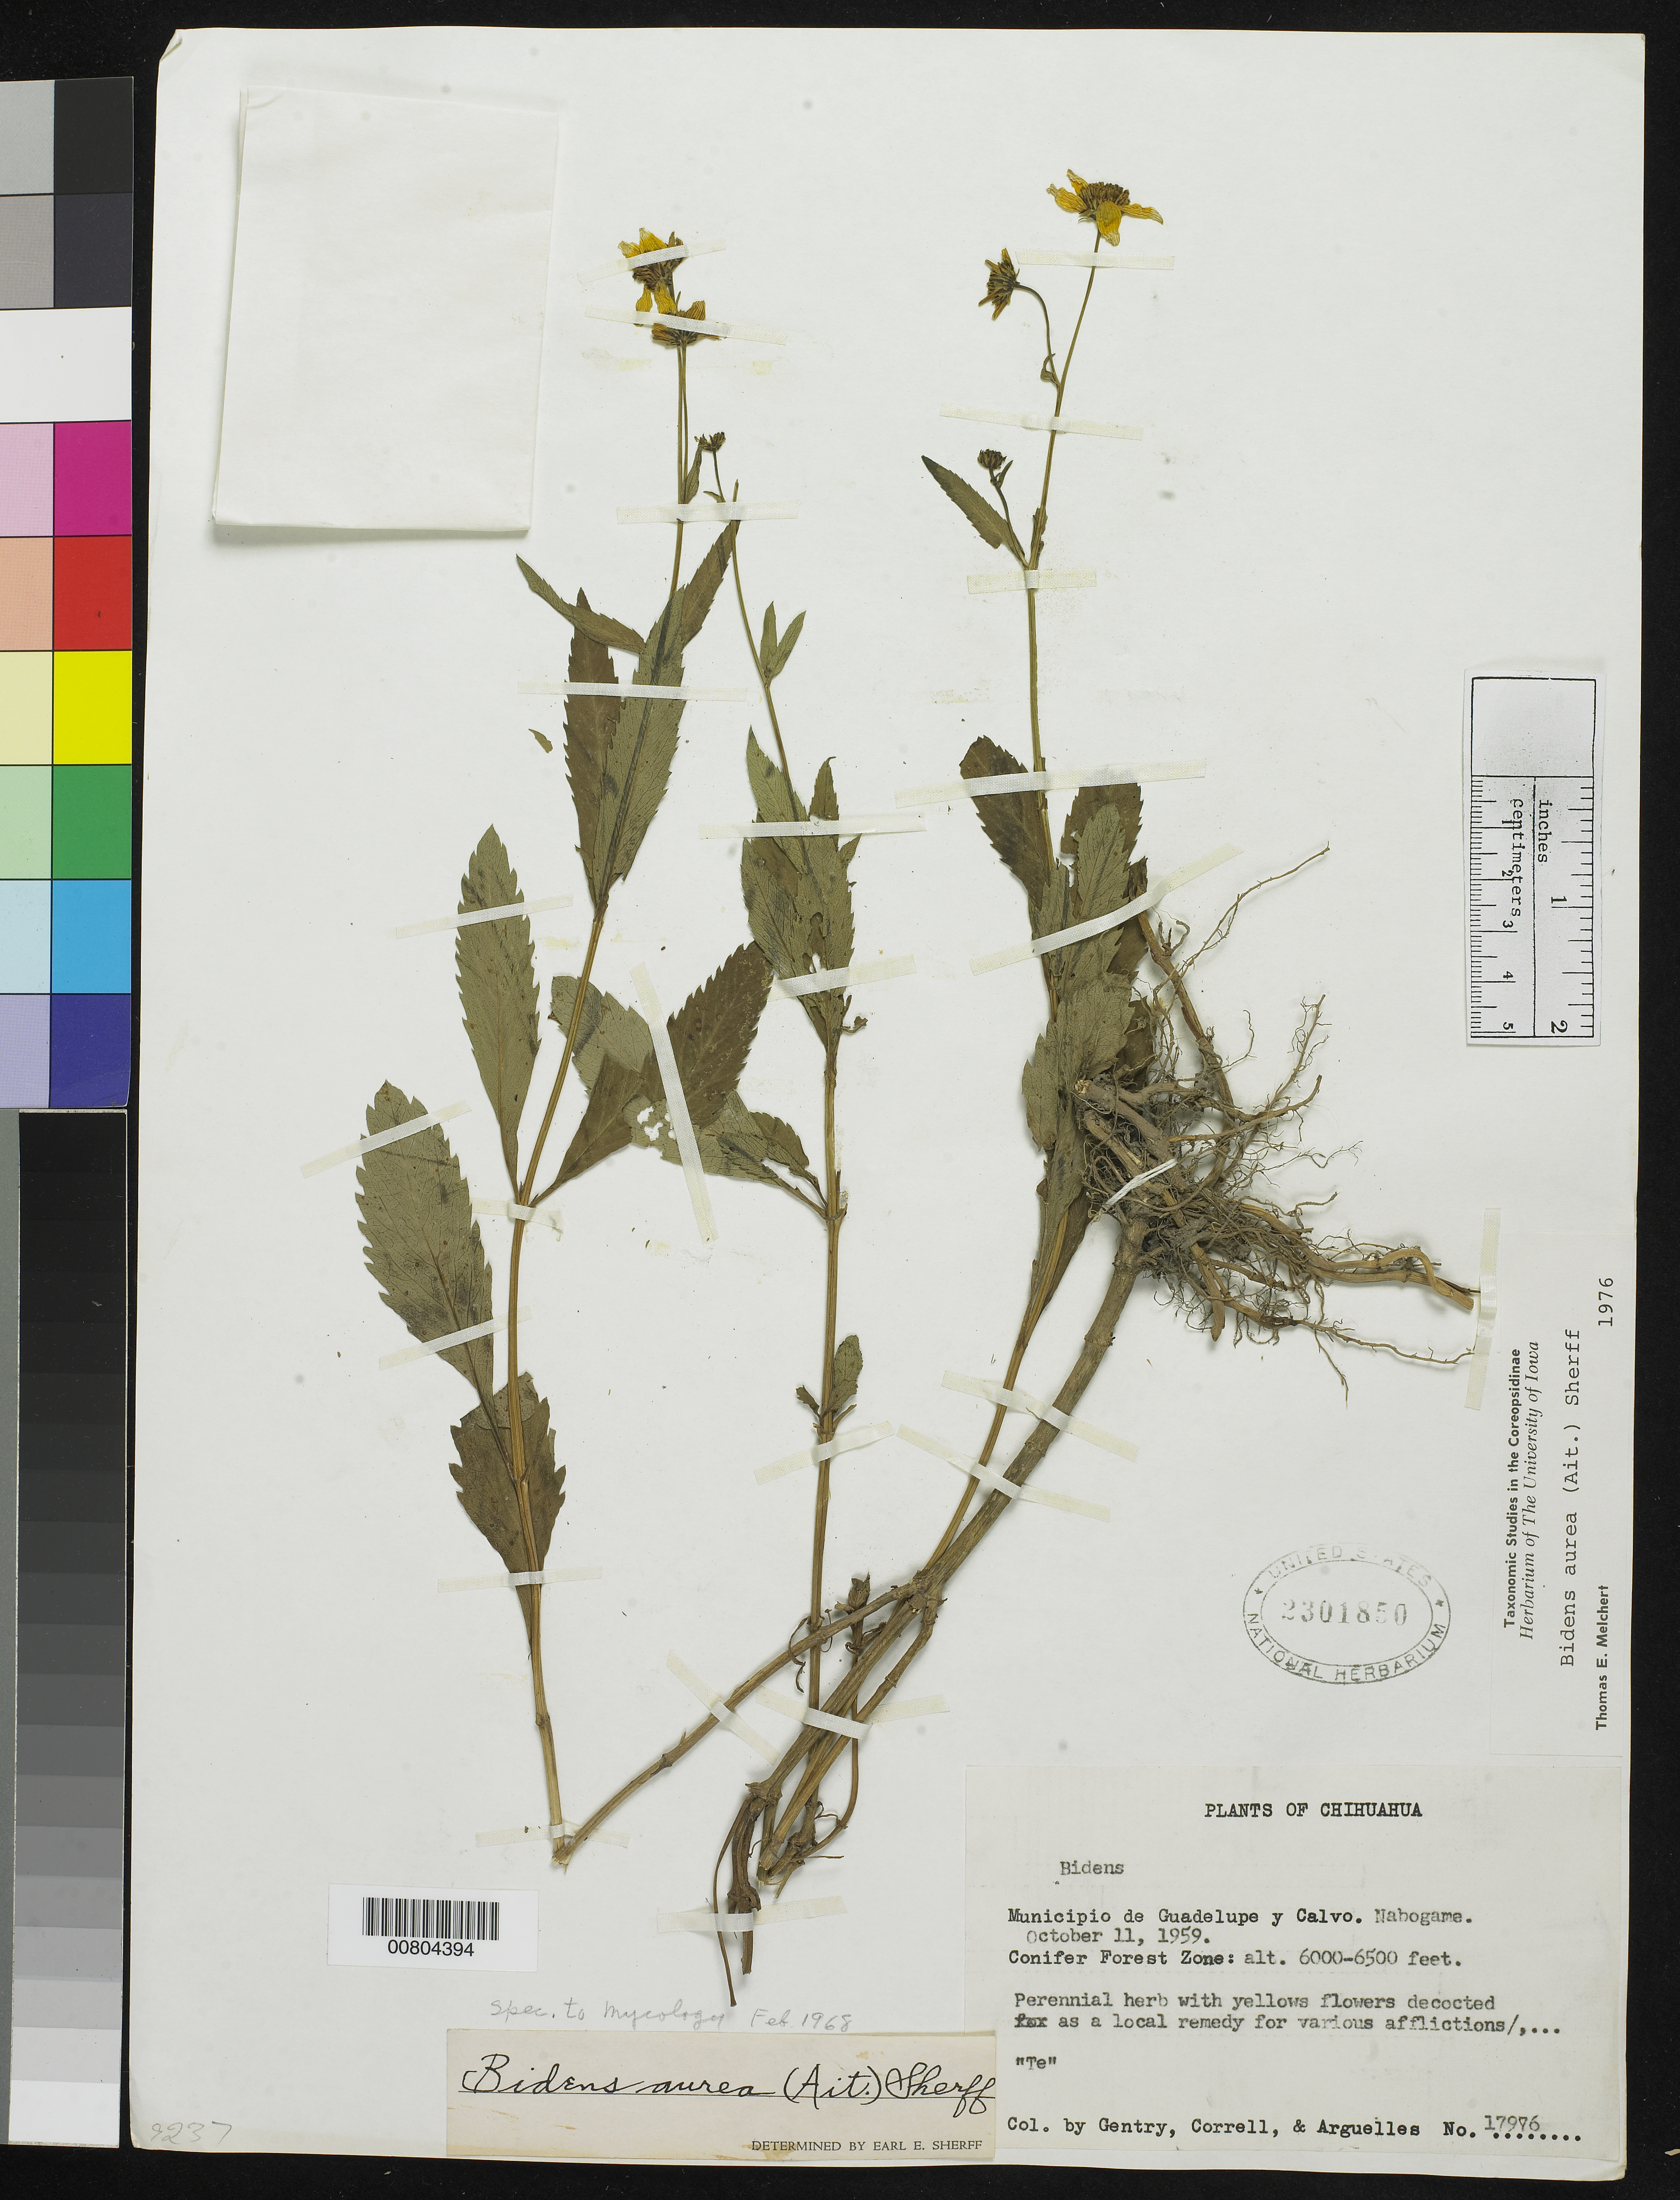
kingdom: Plantae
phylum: Tracheophyta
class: Magnoliopsida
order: Asterales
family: Asteraceae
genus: Bidens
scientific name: Bidens aurea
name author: (Aiton) Sherff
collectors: H. S. Gentry, -- Correll & Arguelles, --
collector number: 17976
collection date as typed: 11 Oct 1959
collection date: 1959-10-11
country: Mexico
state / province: Chihuahua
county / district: Guadalupe y Calvo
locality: Nabogame, Mpio. de Guadalupe y Calvo, Chihuahua.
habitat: Conifer forest zone.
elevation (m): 1829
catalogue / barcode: US 2301850